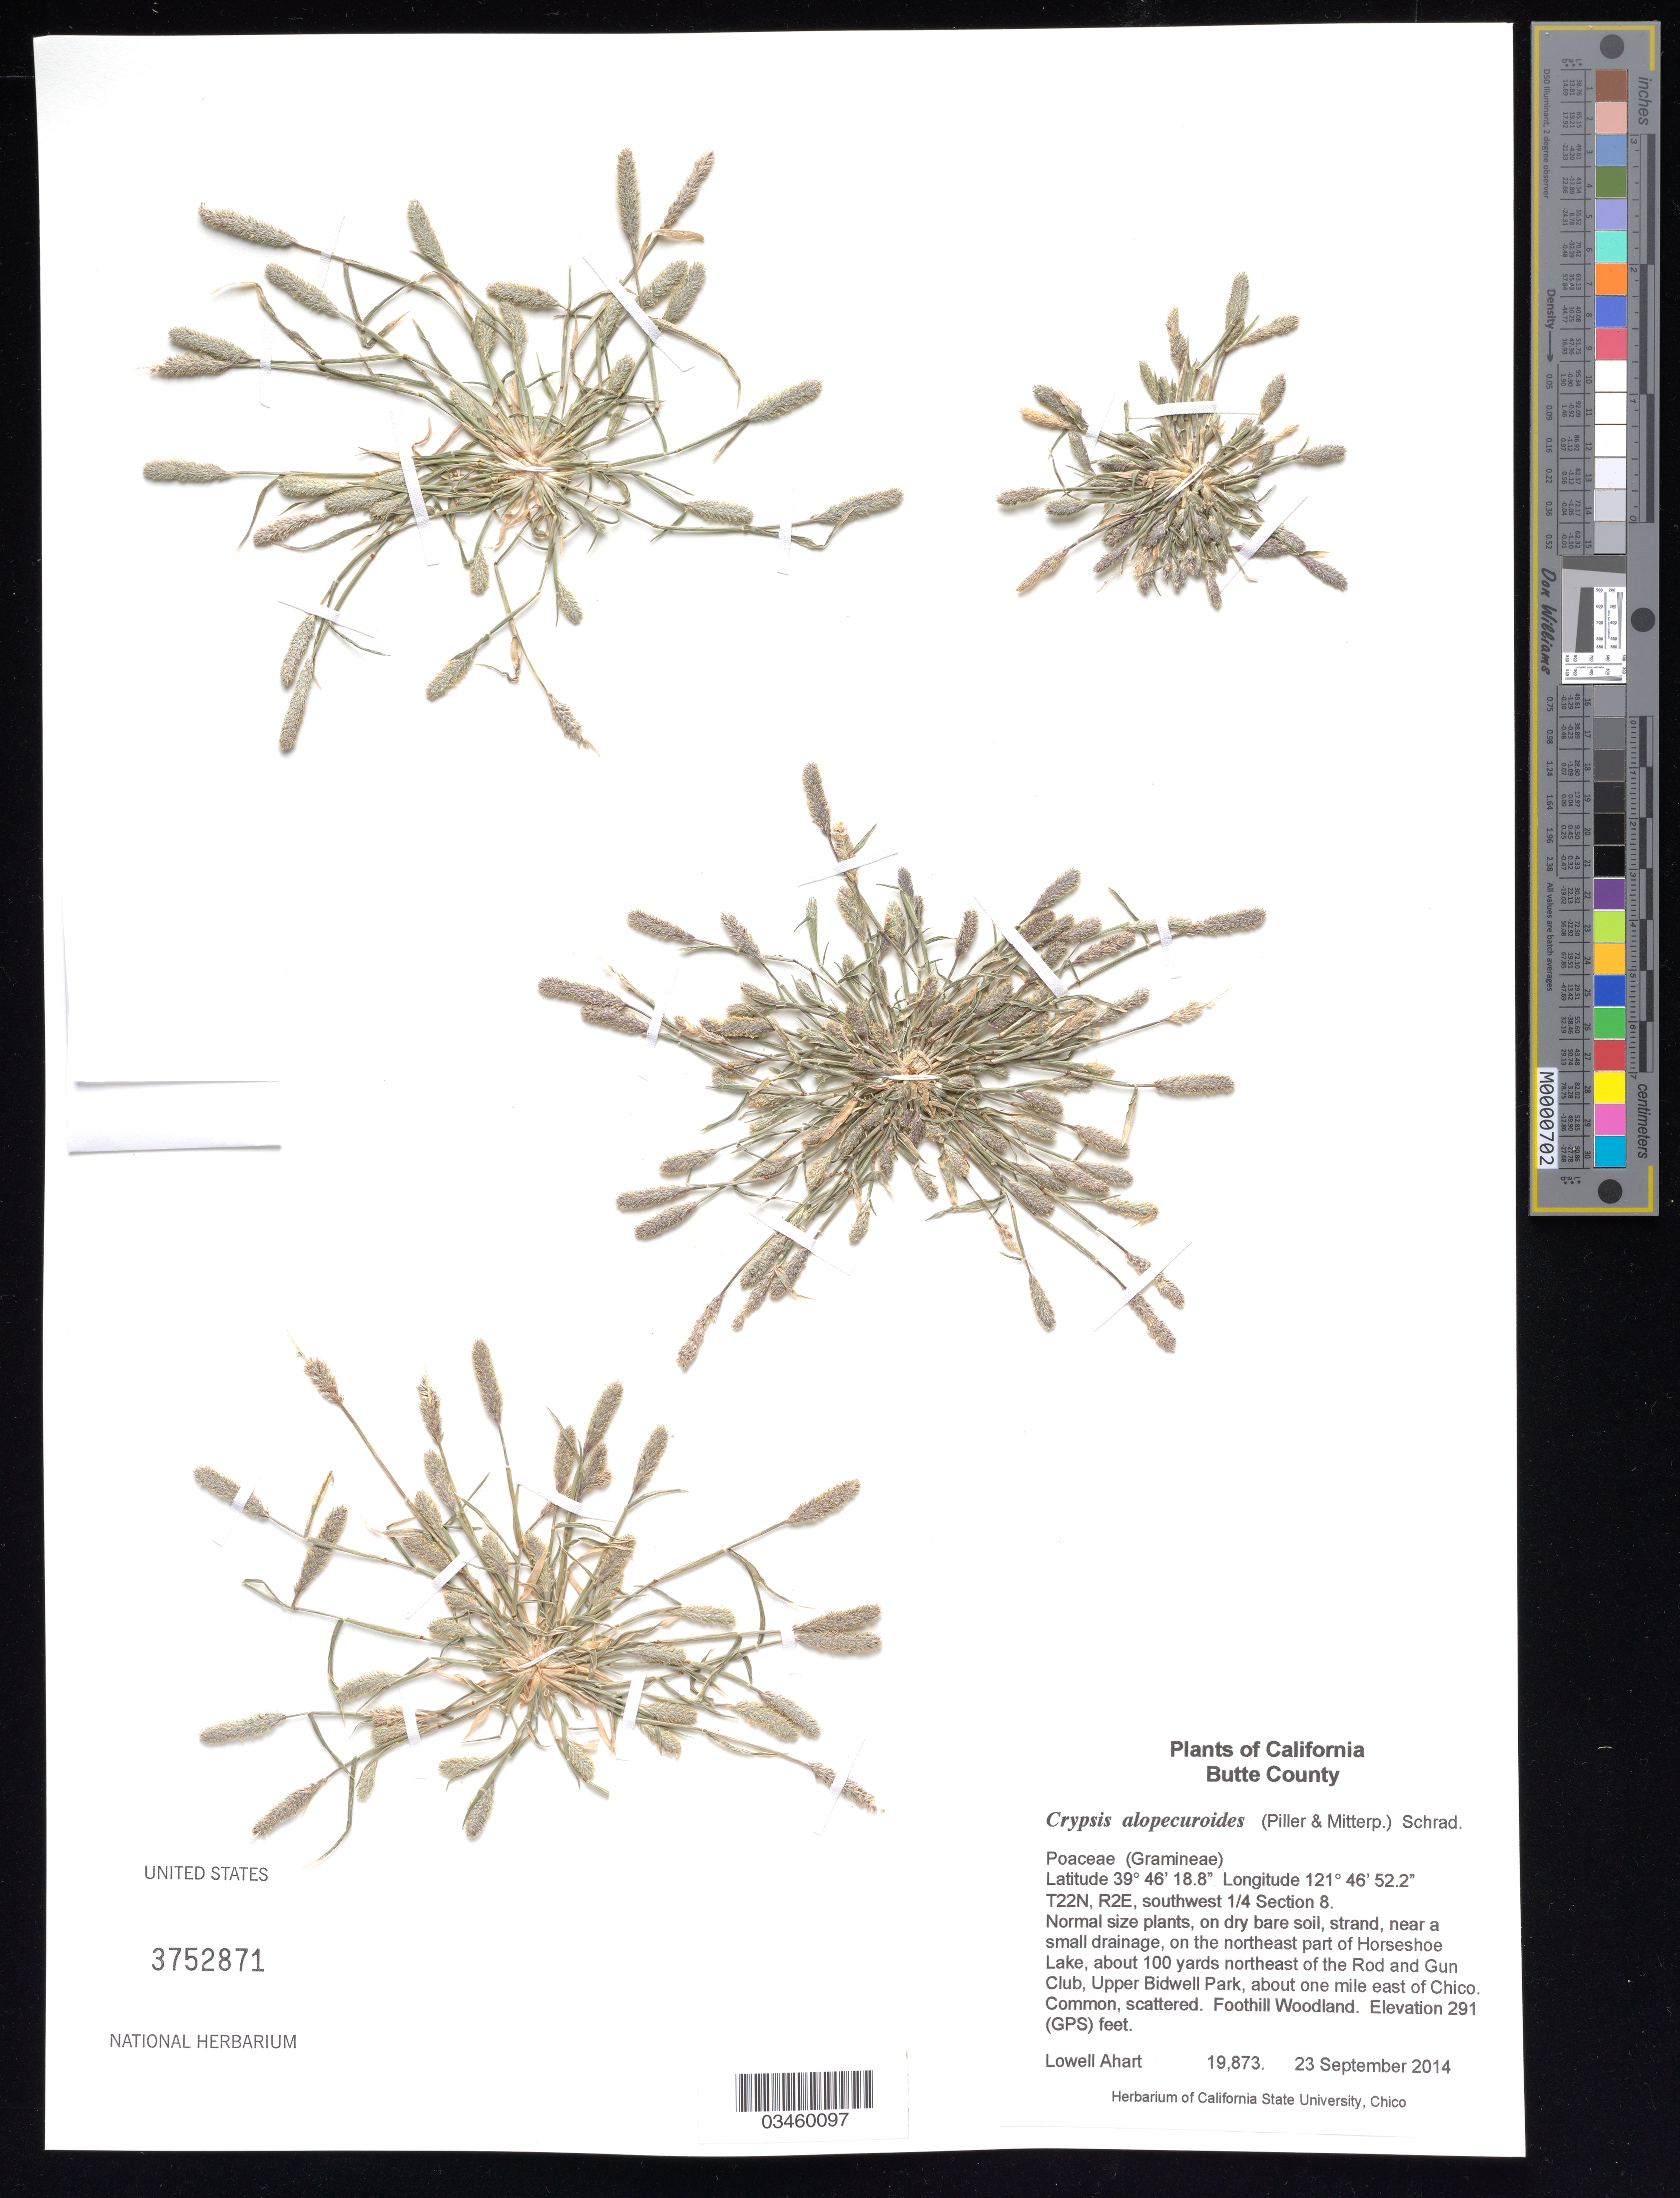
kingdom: Plantae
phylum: Tracheophyta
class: Liliopsida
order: Poales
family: Poaceae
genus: Crypsis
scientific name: Crypsis alopecuroides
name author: (Piller & Mitterp.) Schrad.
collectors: L. Ahart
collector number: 19873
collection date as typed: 23 September 2014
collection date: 2014-09-23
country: United States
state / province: California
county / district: Butte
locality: T22N,R2E, southwest 1/4 Section 8. near a small drainage, on the northeast part of Horseshoe Lake, about 100 yards northeast of the Rod and Gun Club, Upper Bidwell Park, about one mile east of Chico. Foothill Woodland.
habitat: Dry bare soil. Foothill Woodland.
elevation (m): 89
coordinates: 39 46 18.8, 121 46 52.2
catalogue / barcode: US 3752871